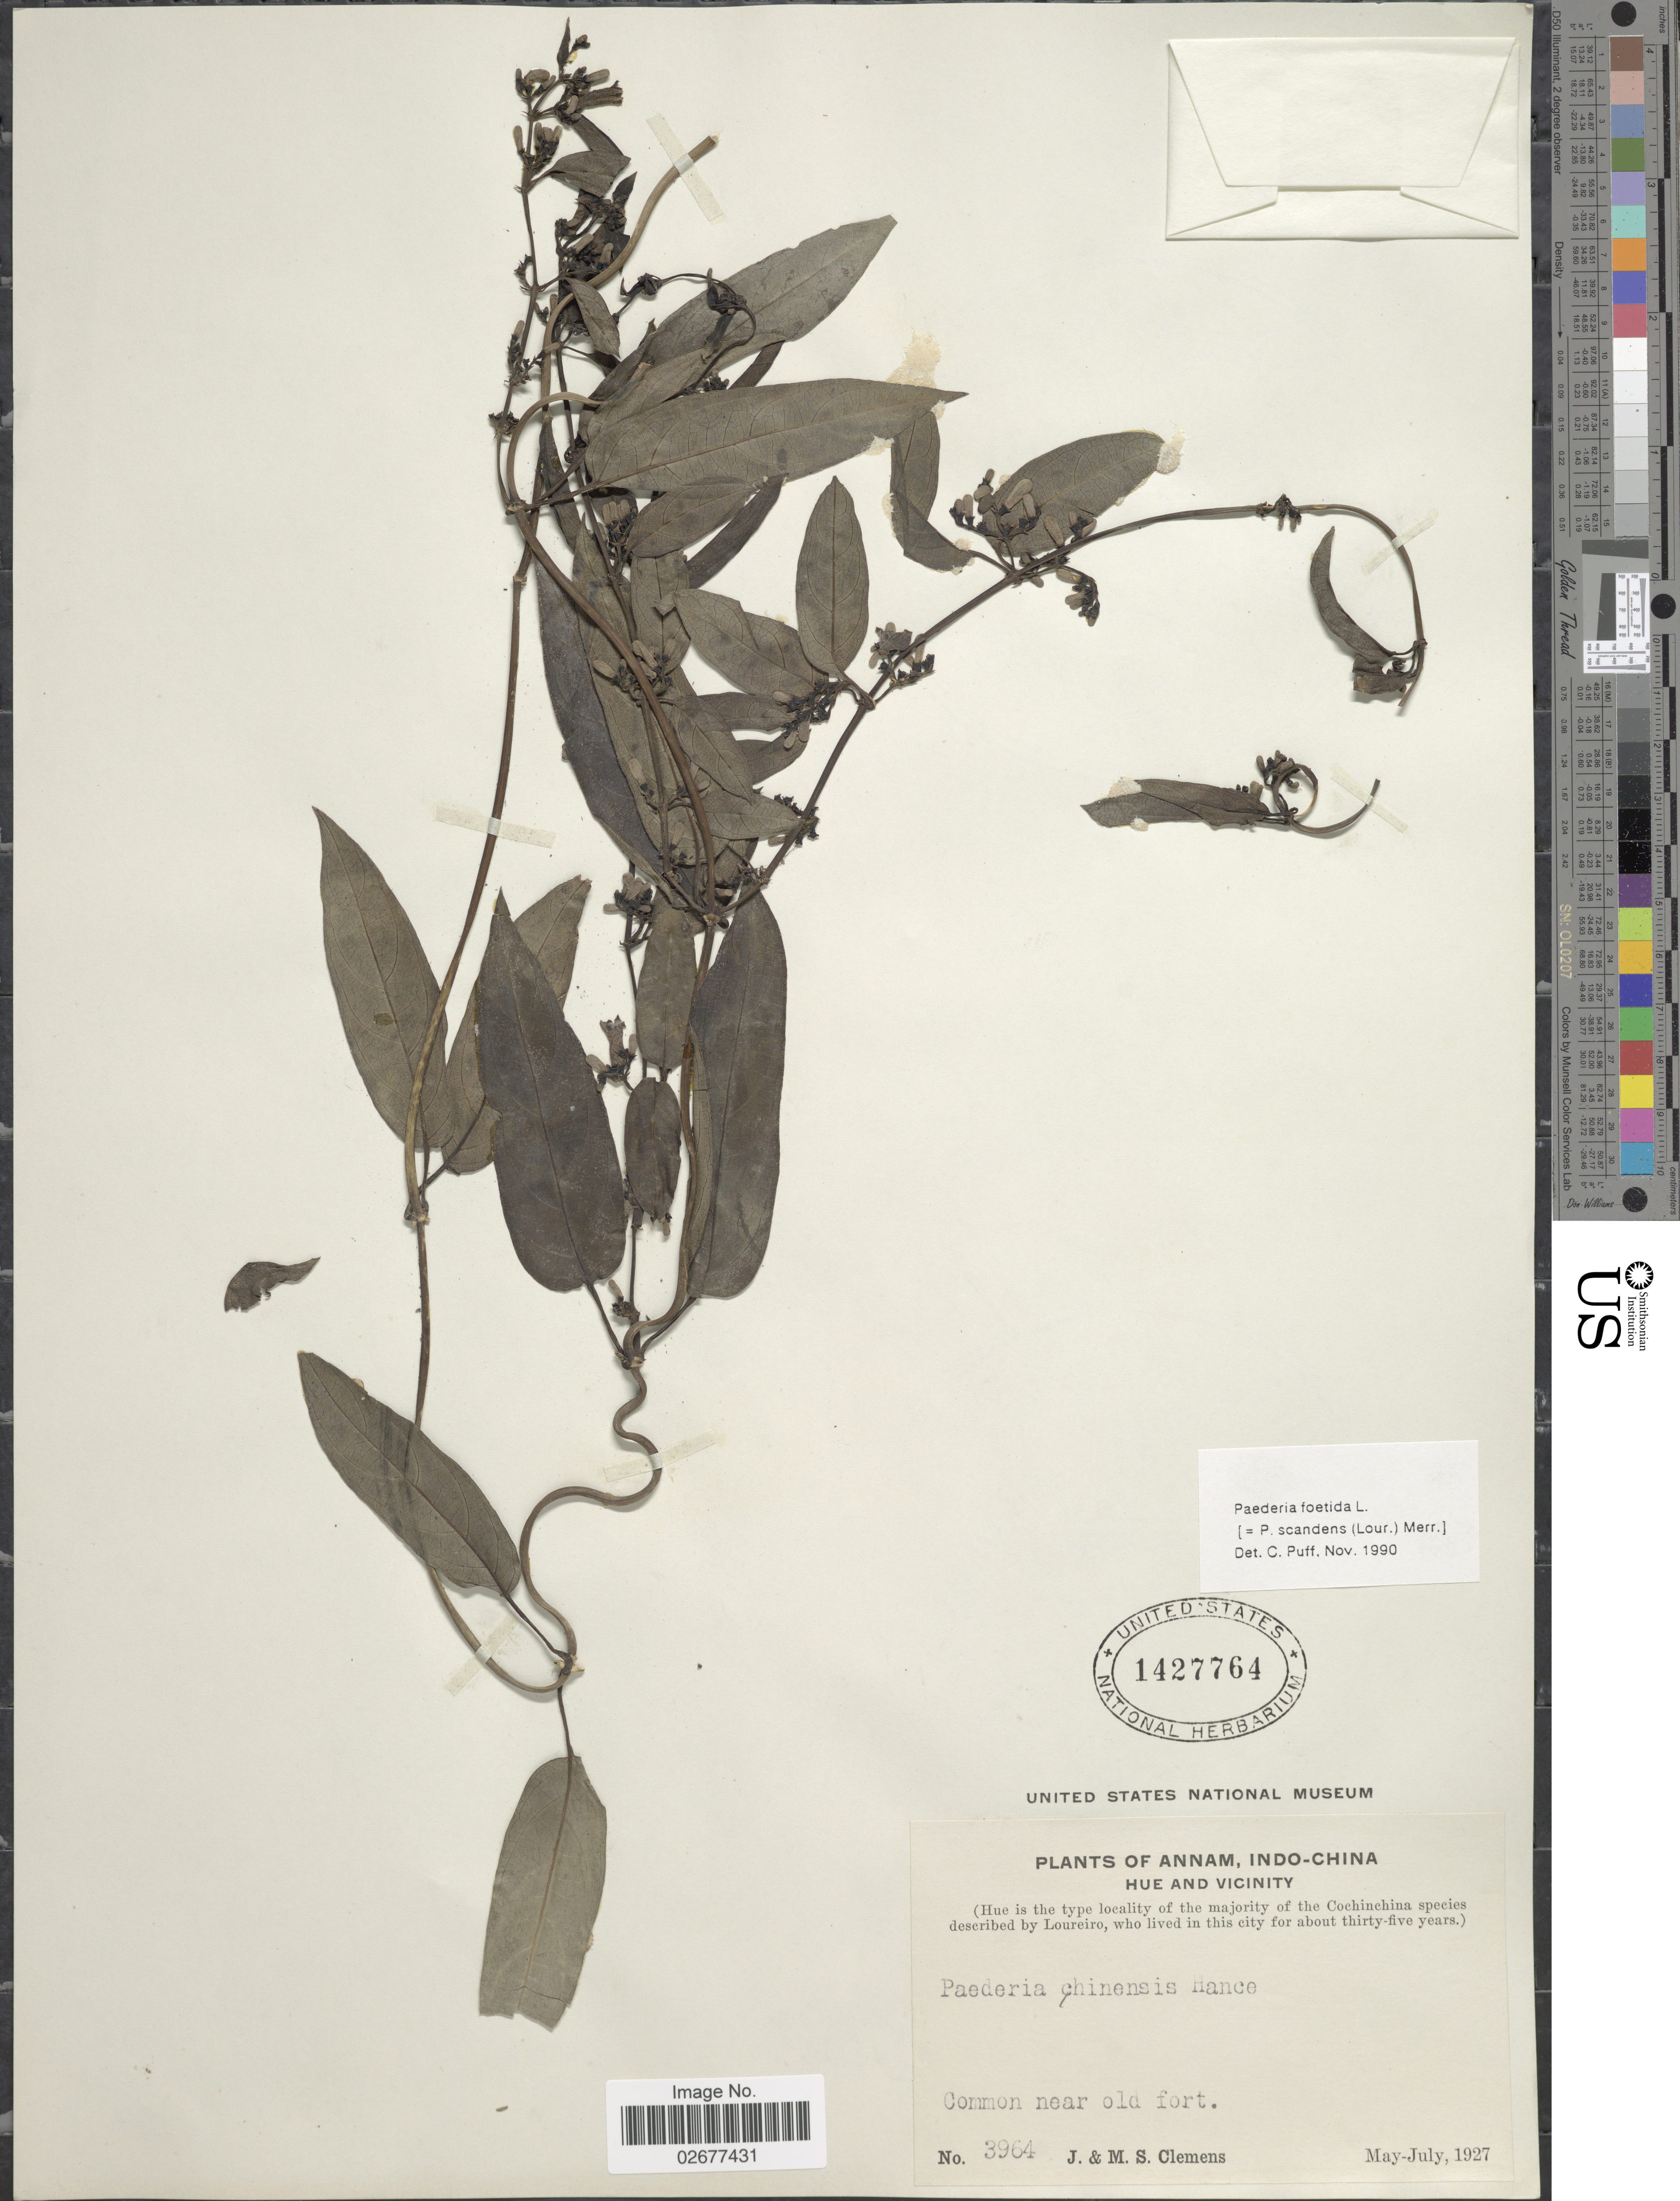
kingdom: Plantae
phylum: Tracheophyta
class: Magnoliopsida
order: Gentianales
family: Rubiaceae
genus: Paederia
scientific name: Paederia foetida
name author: L.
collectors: J. Clemens & M. S. Clemens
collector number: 3964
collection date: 1927-05/1927-07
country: Vietnam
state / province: Thua Thien-Hue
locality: Annam, Indo-China. Hue and vicinity. Common near old fort.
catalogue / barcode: US 1427764